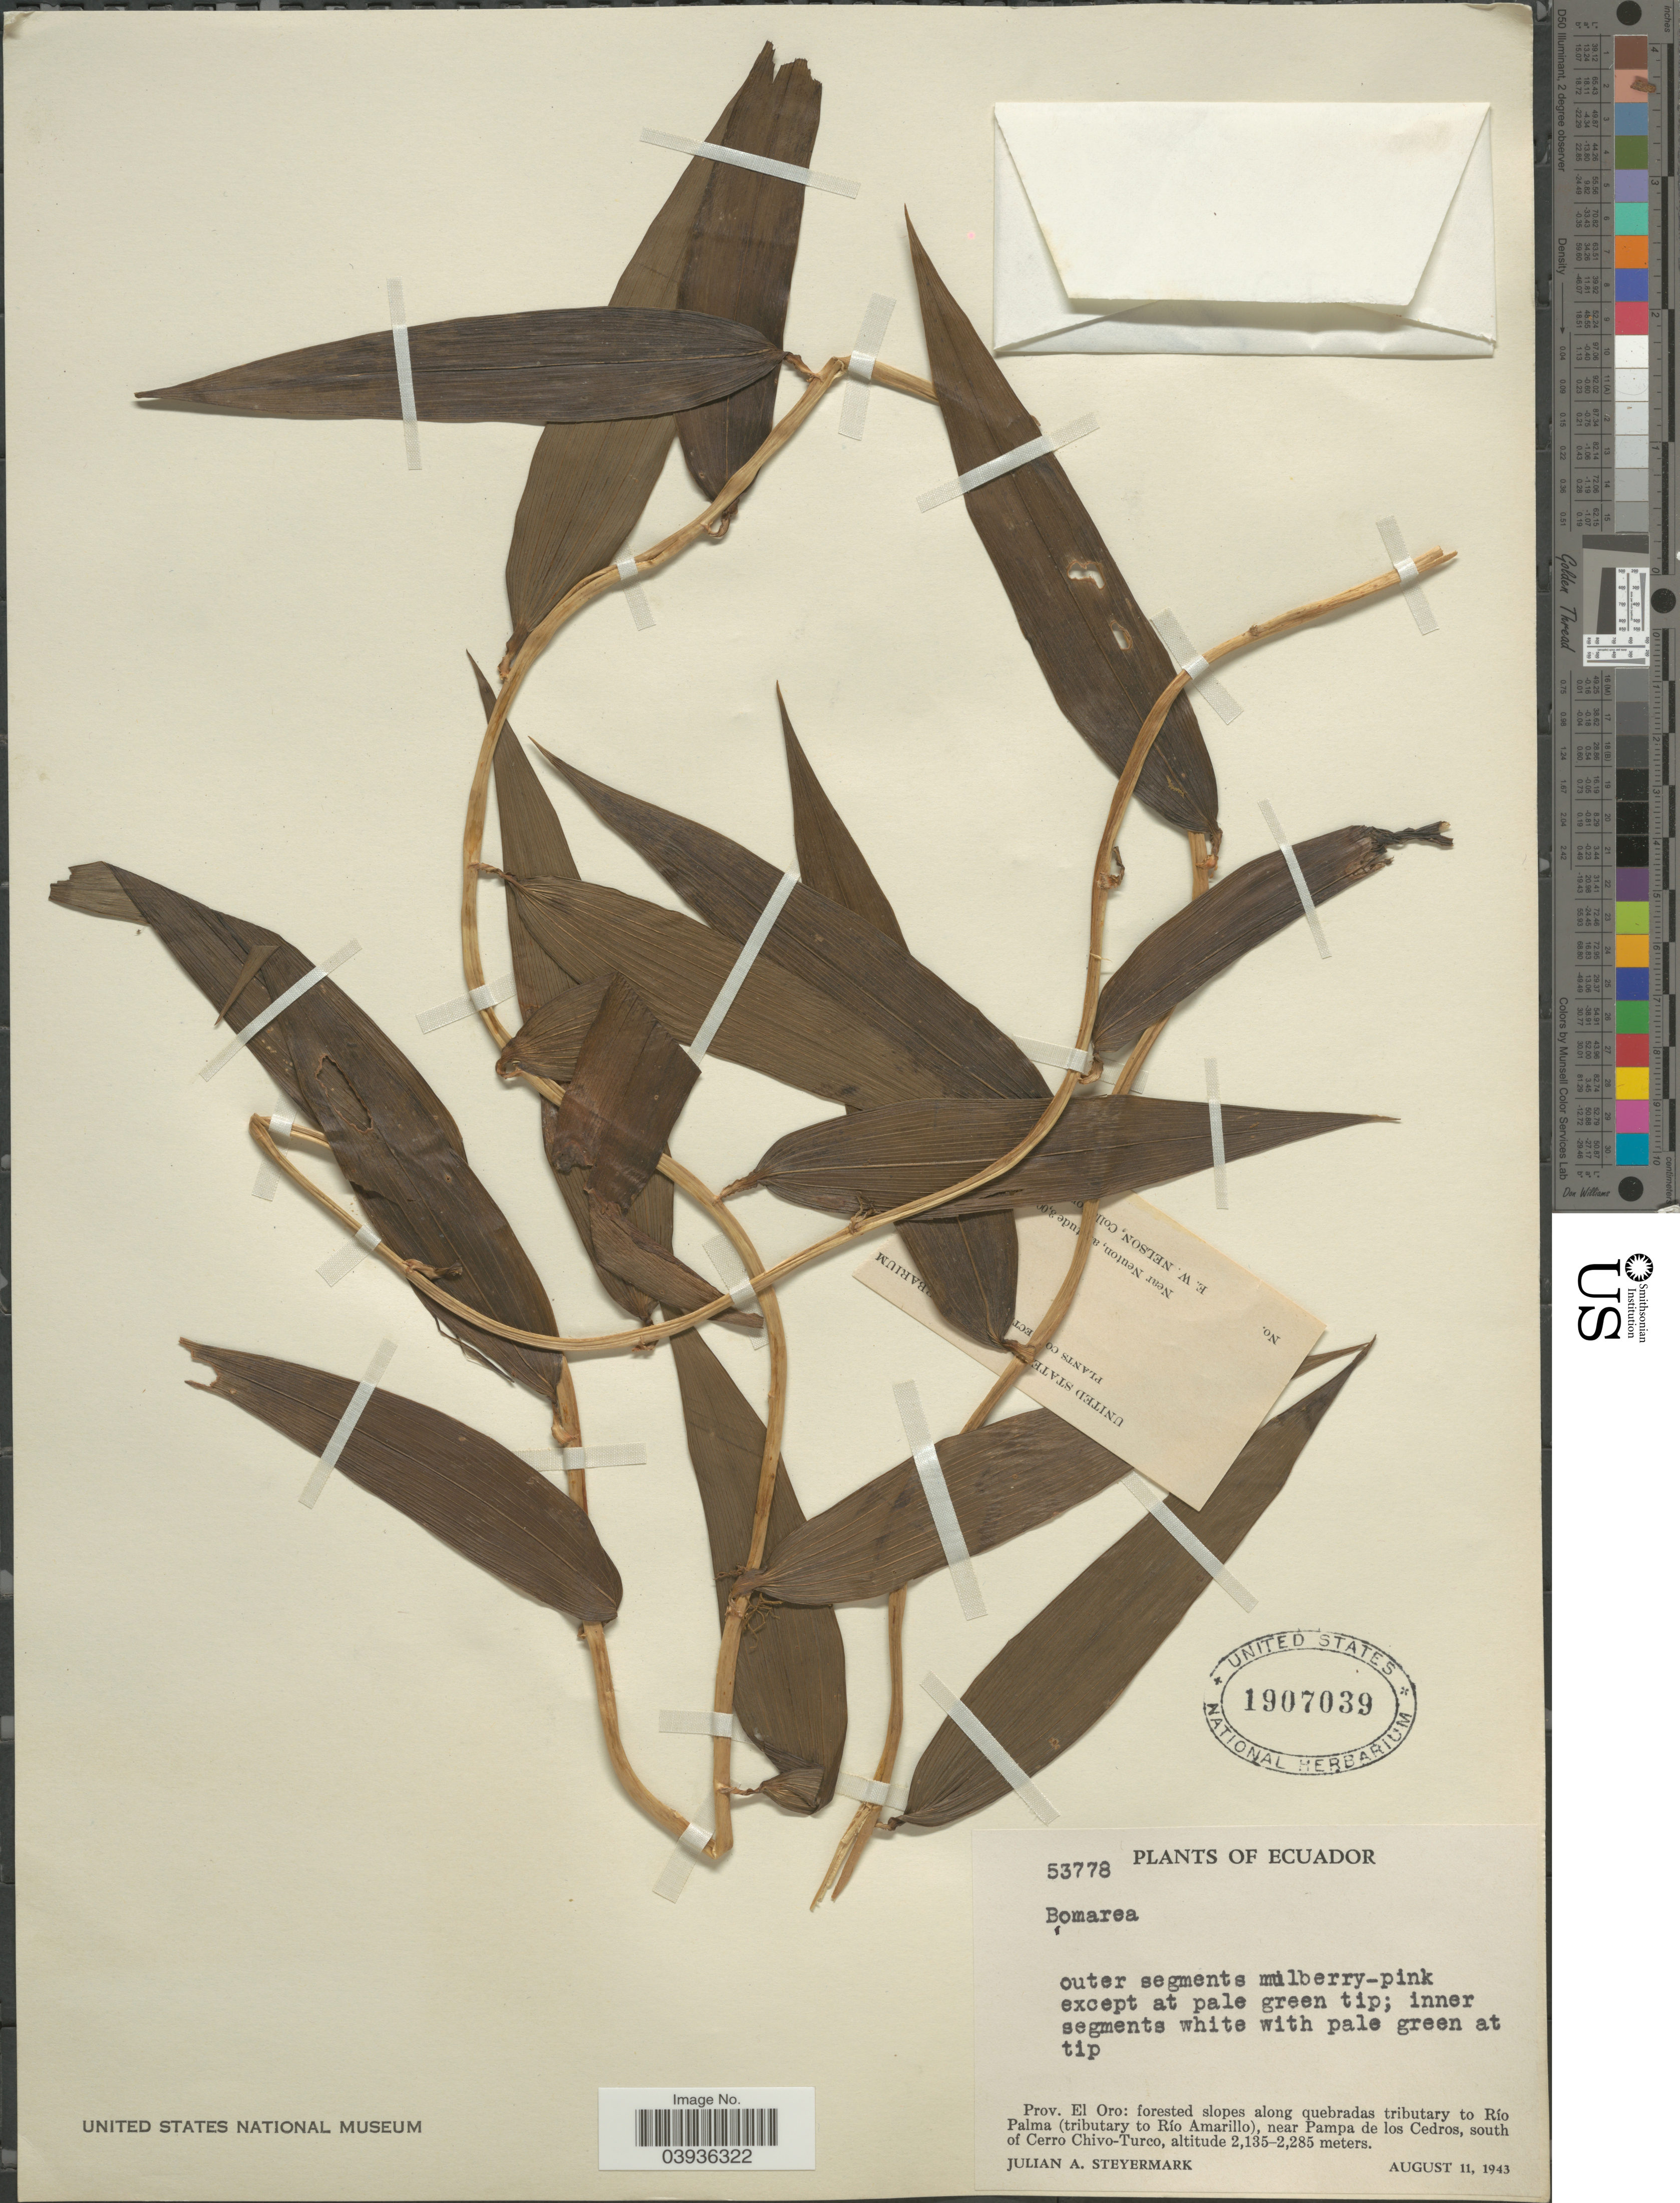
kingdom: Plantae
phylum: Tracheophyta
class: Liliopsida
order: Liliales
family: Alstroemeriaceae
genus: Bomarea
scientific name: Bomarea sp.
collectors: J. Steyermark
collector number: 53778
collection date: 1943-08-11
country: Ecuador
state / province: El Oro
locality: Forested slopes along quebradas tributary to Río Palma (tributary to Río Amarillo), near Pampa de los Cedros, south of Cerro Chivo-Turco.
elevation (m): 2135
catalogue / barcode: US 1907039